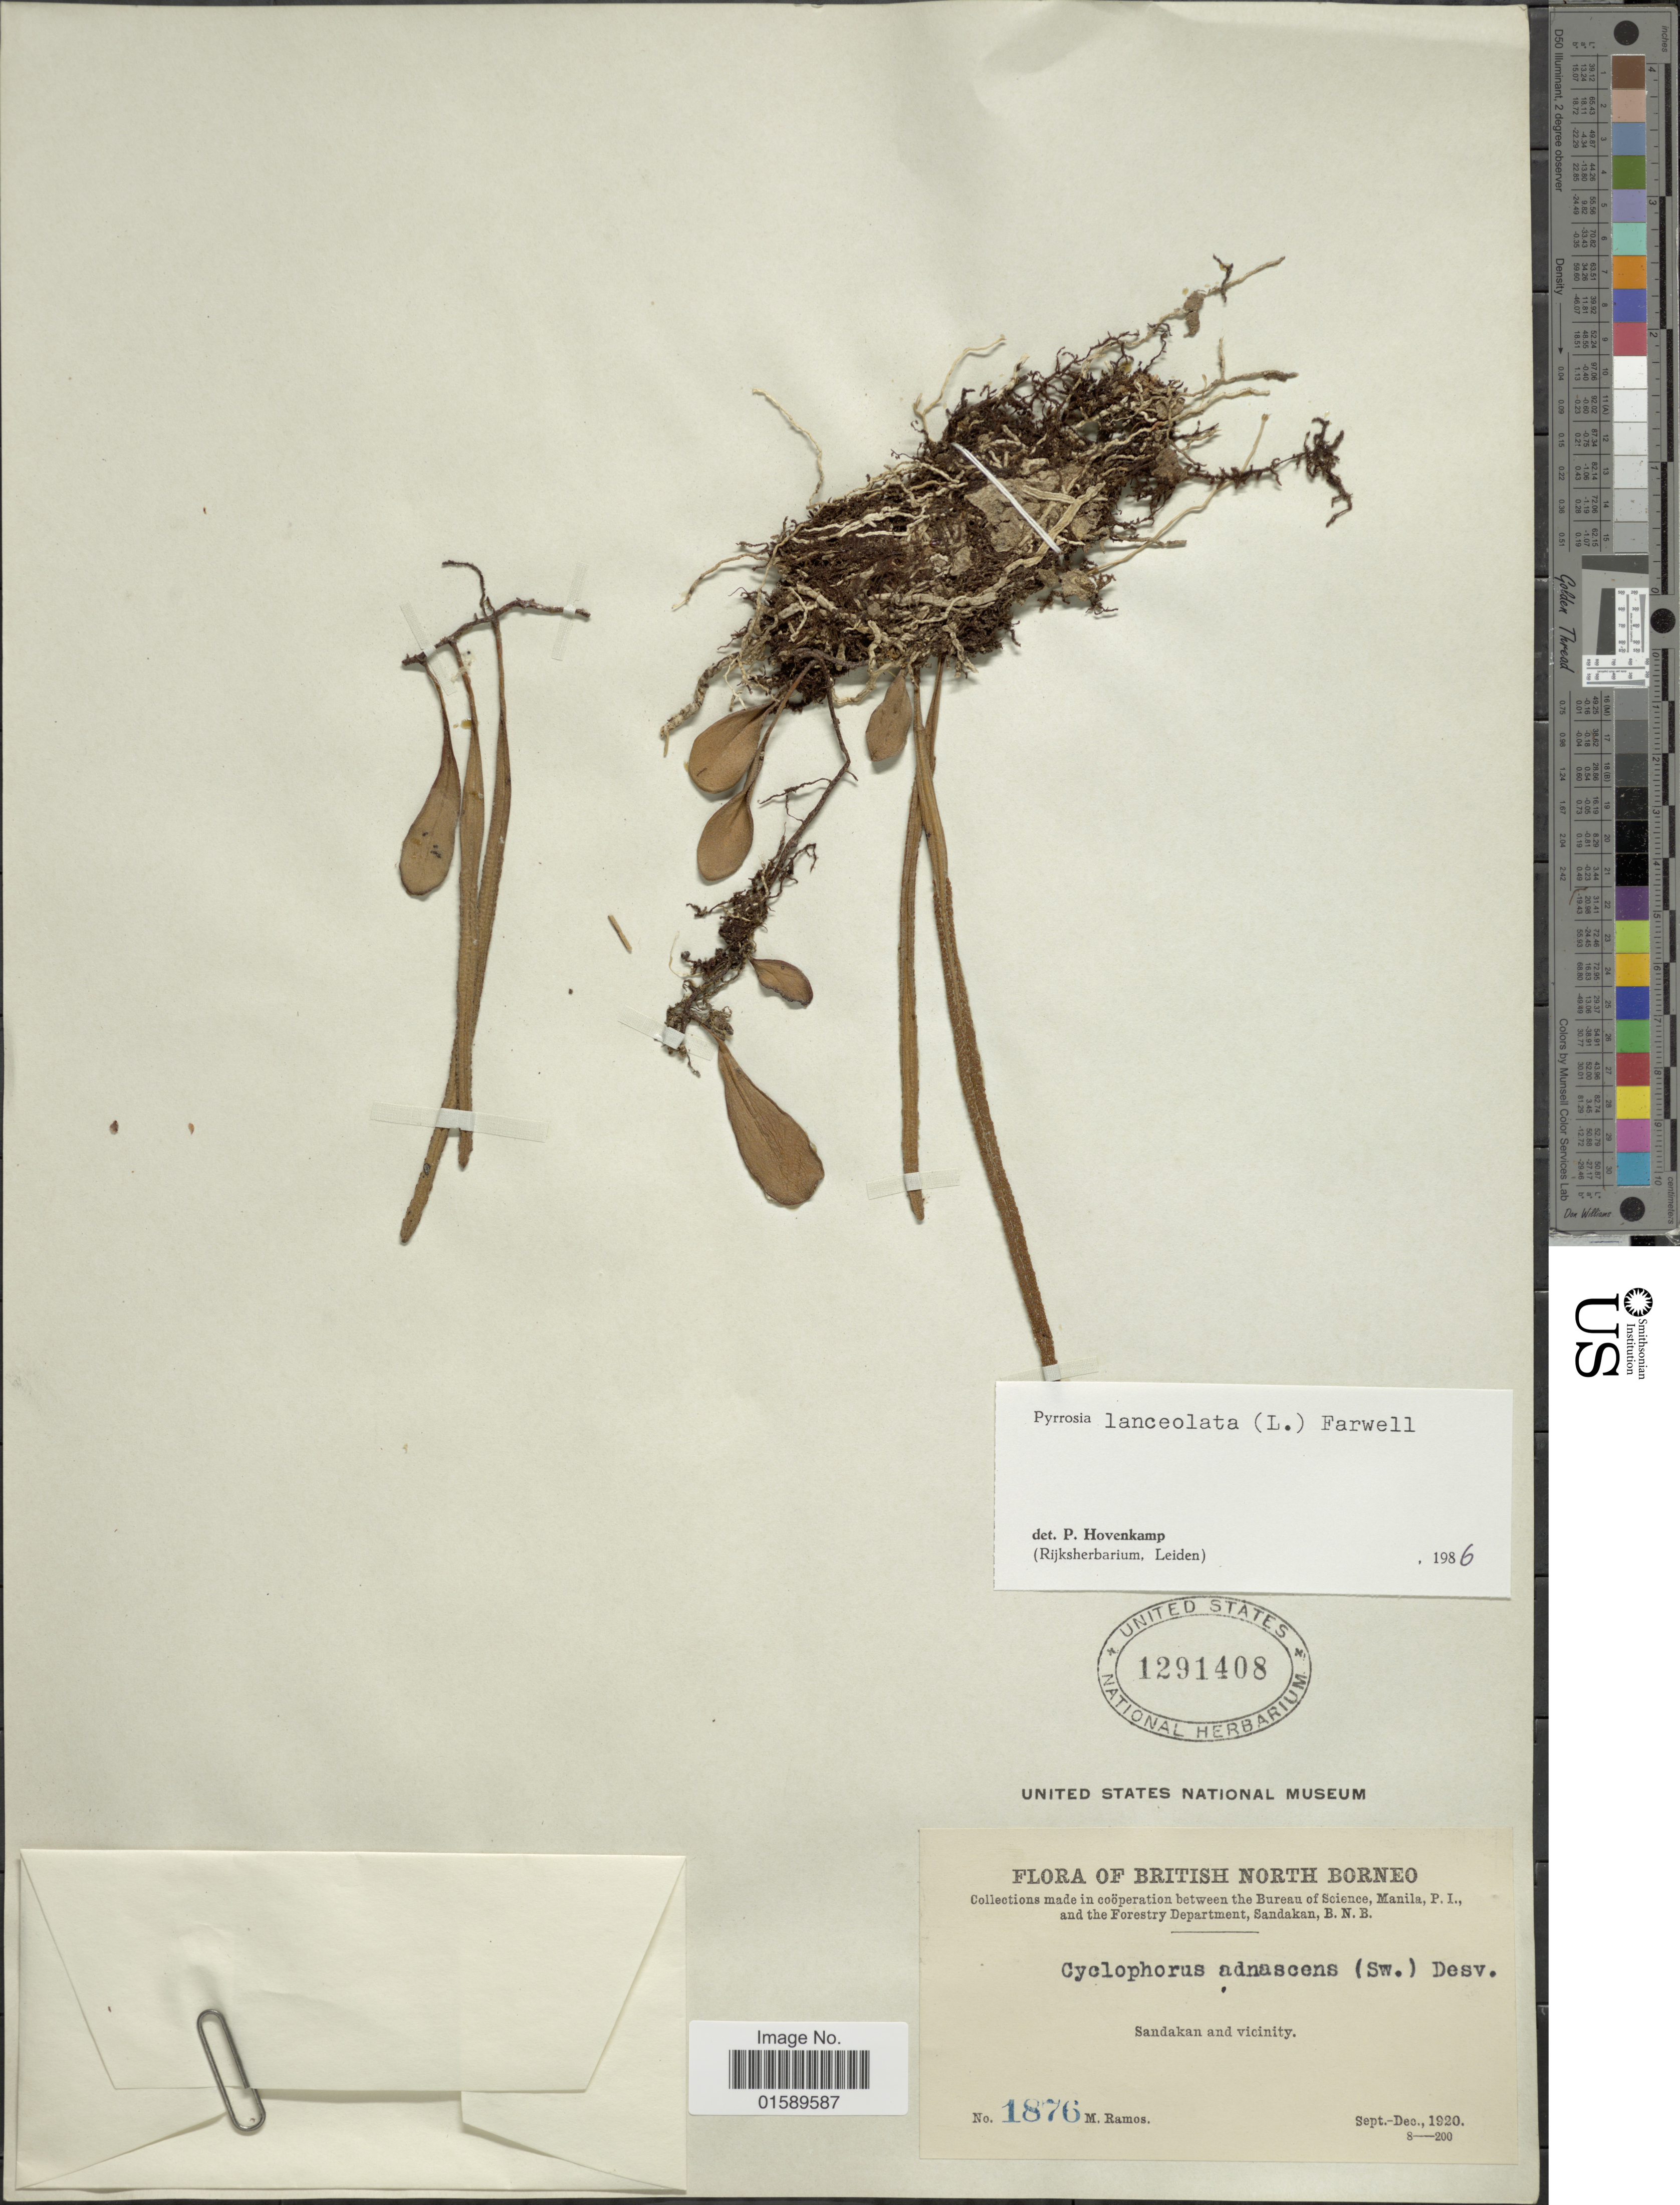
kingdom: Plantae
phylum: Tracheophyta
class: Polypodiopsida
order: Polypodiales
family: Polypodiaceae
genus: Pyrrosia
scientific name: Pyrrosia lanceolata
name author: (L.) Farw.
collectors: M. Ramos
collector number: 1876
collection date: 1920-09/1920-12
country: Malaysia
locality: British North Borneo, Sandakan and vicinity.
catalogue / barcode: US 1291408